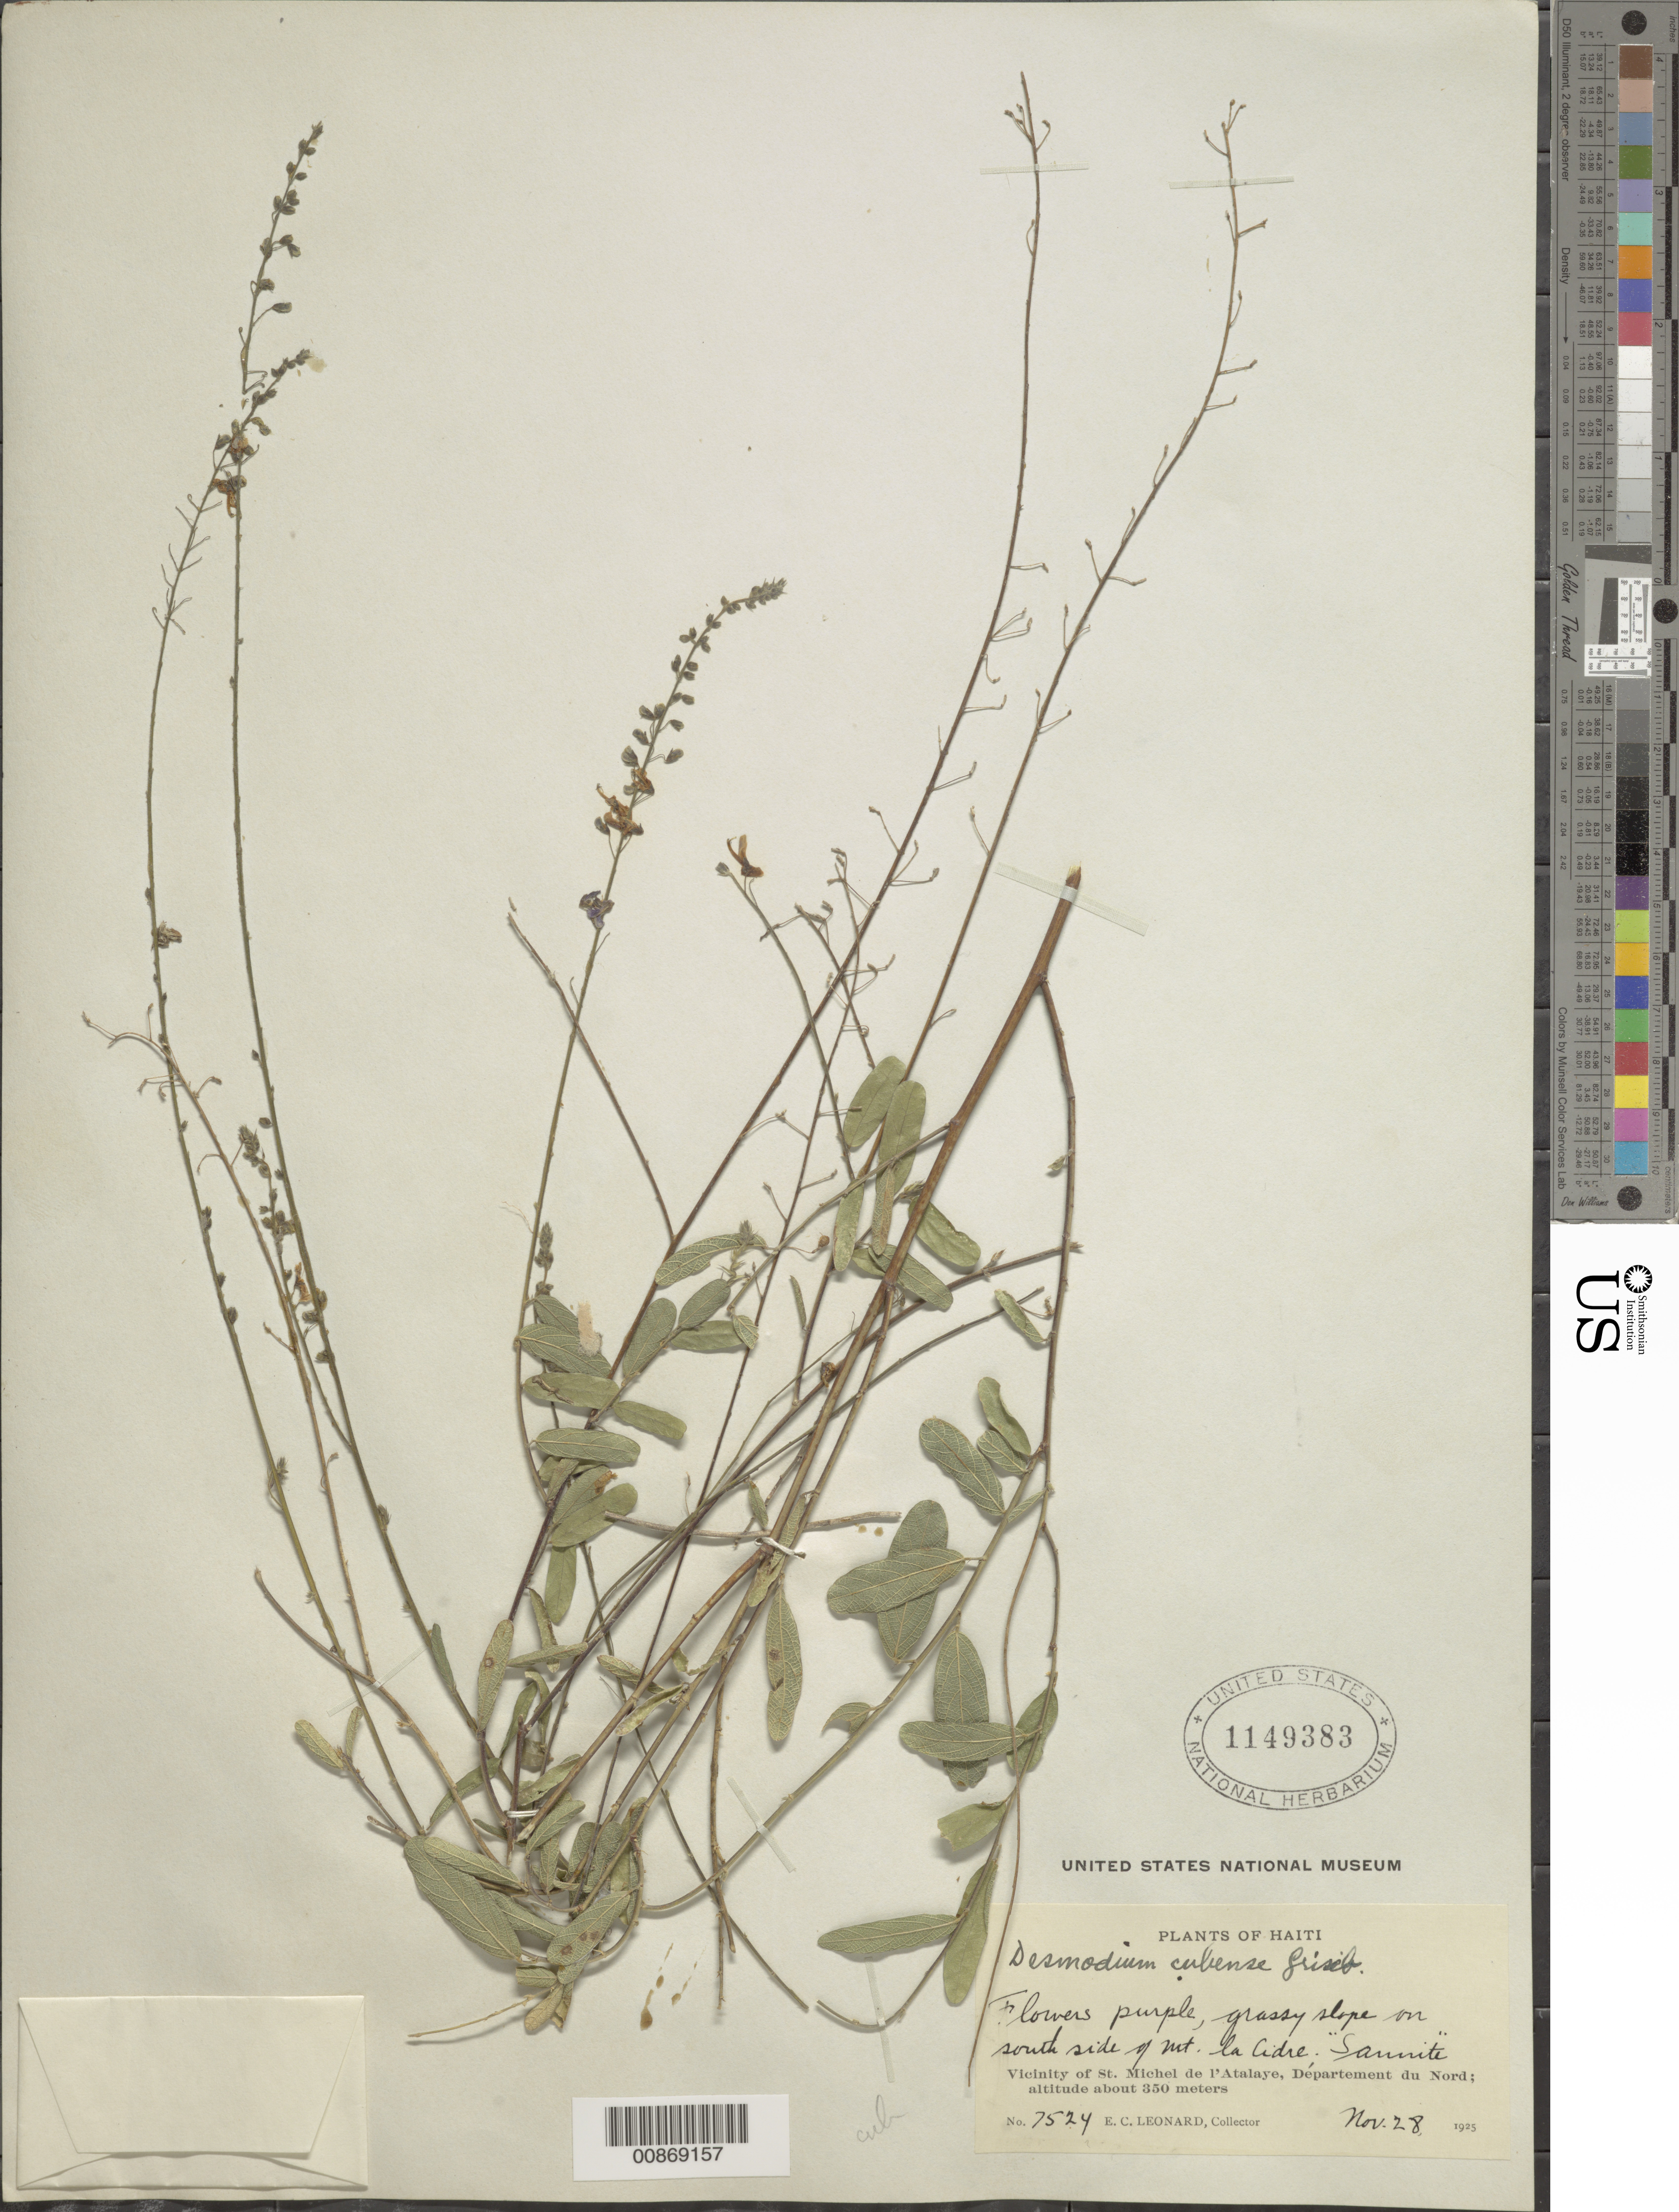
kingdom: Plantae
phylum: Tracheophyta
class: Magnoliopsida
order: Fabales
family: Fabaceae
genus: Desmodium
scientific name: Desmodium cubense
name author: Griseb.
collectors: E. C. Leonard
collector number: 7524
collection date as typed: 28 Nov 1925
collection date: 1925-11-28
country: Haiti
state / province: Nord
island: Hispaniola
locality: Vicinity of St. Michel de l'Atalaye. On south side of Mt. la Cidre; "Sannite".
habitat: Grassy slope.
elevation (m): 350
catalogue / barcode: US 1149383